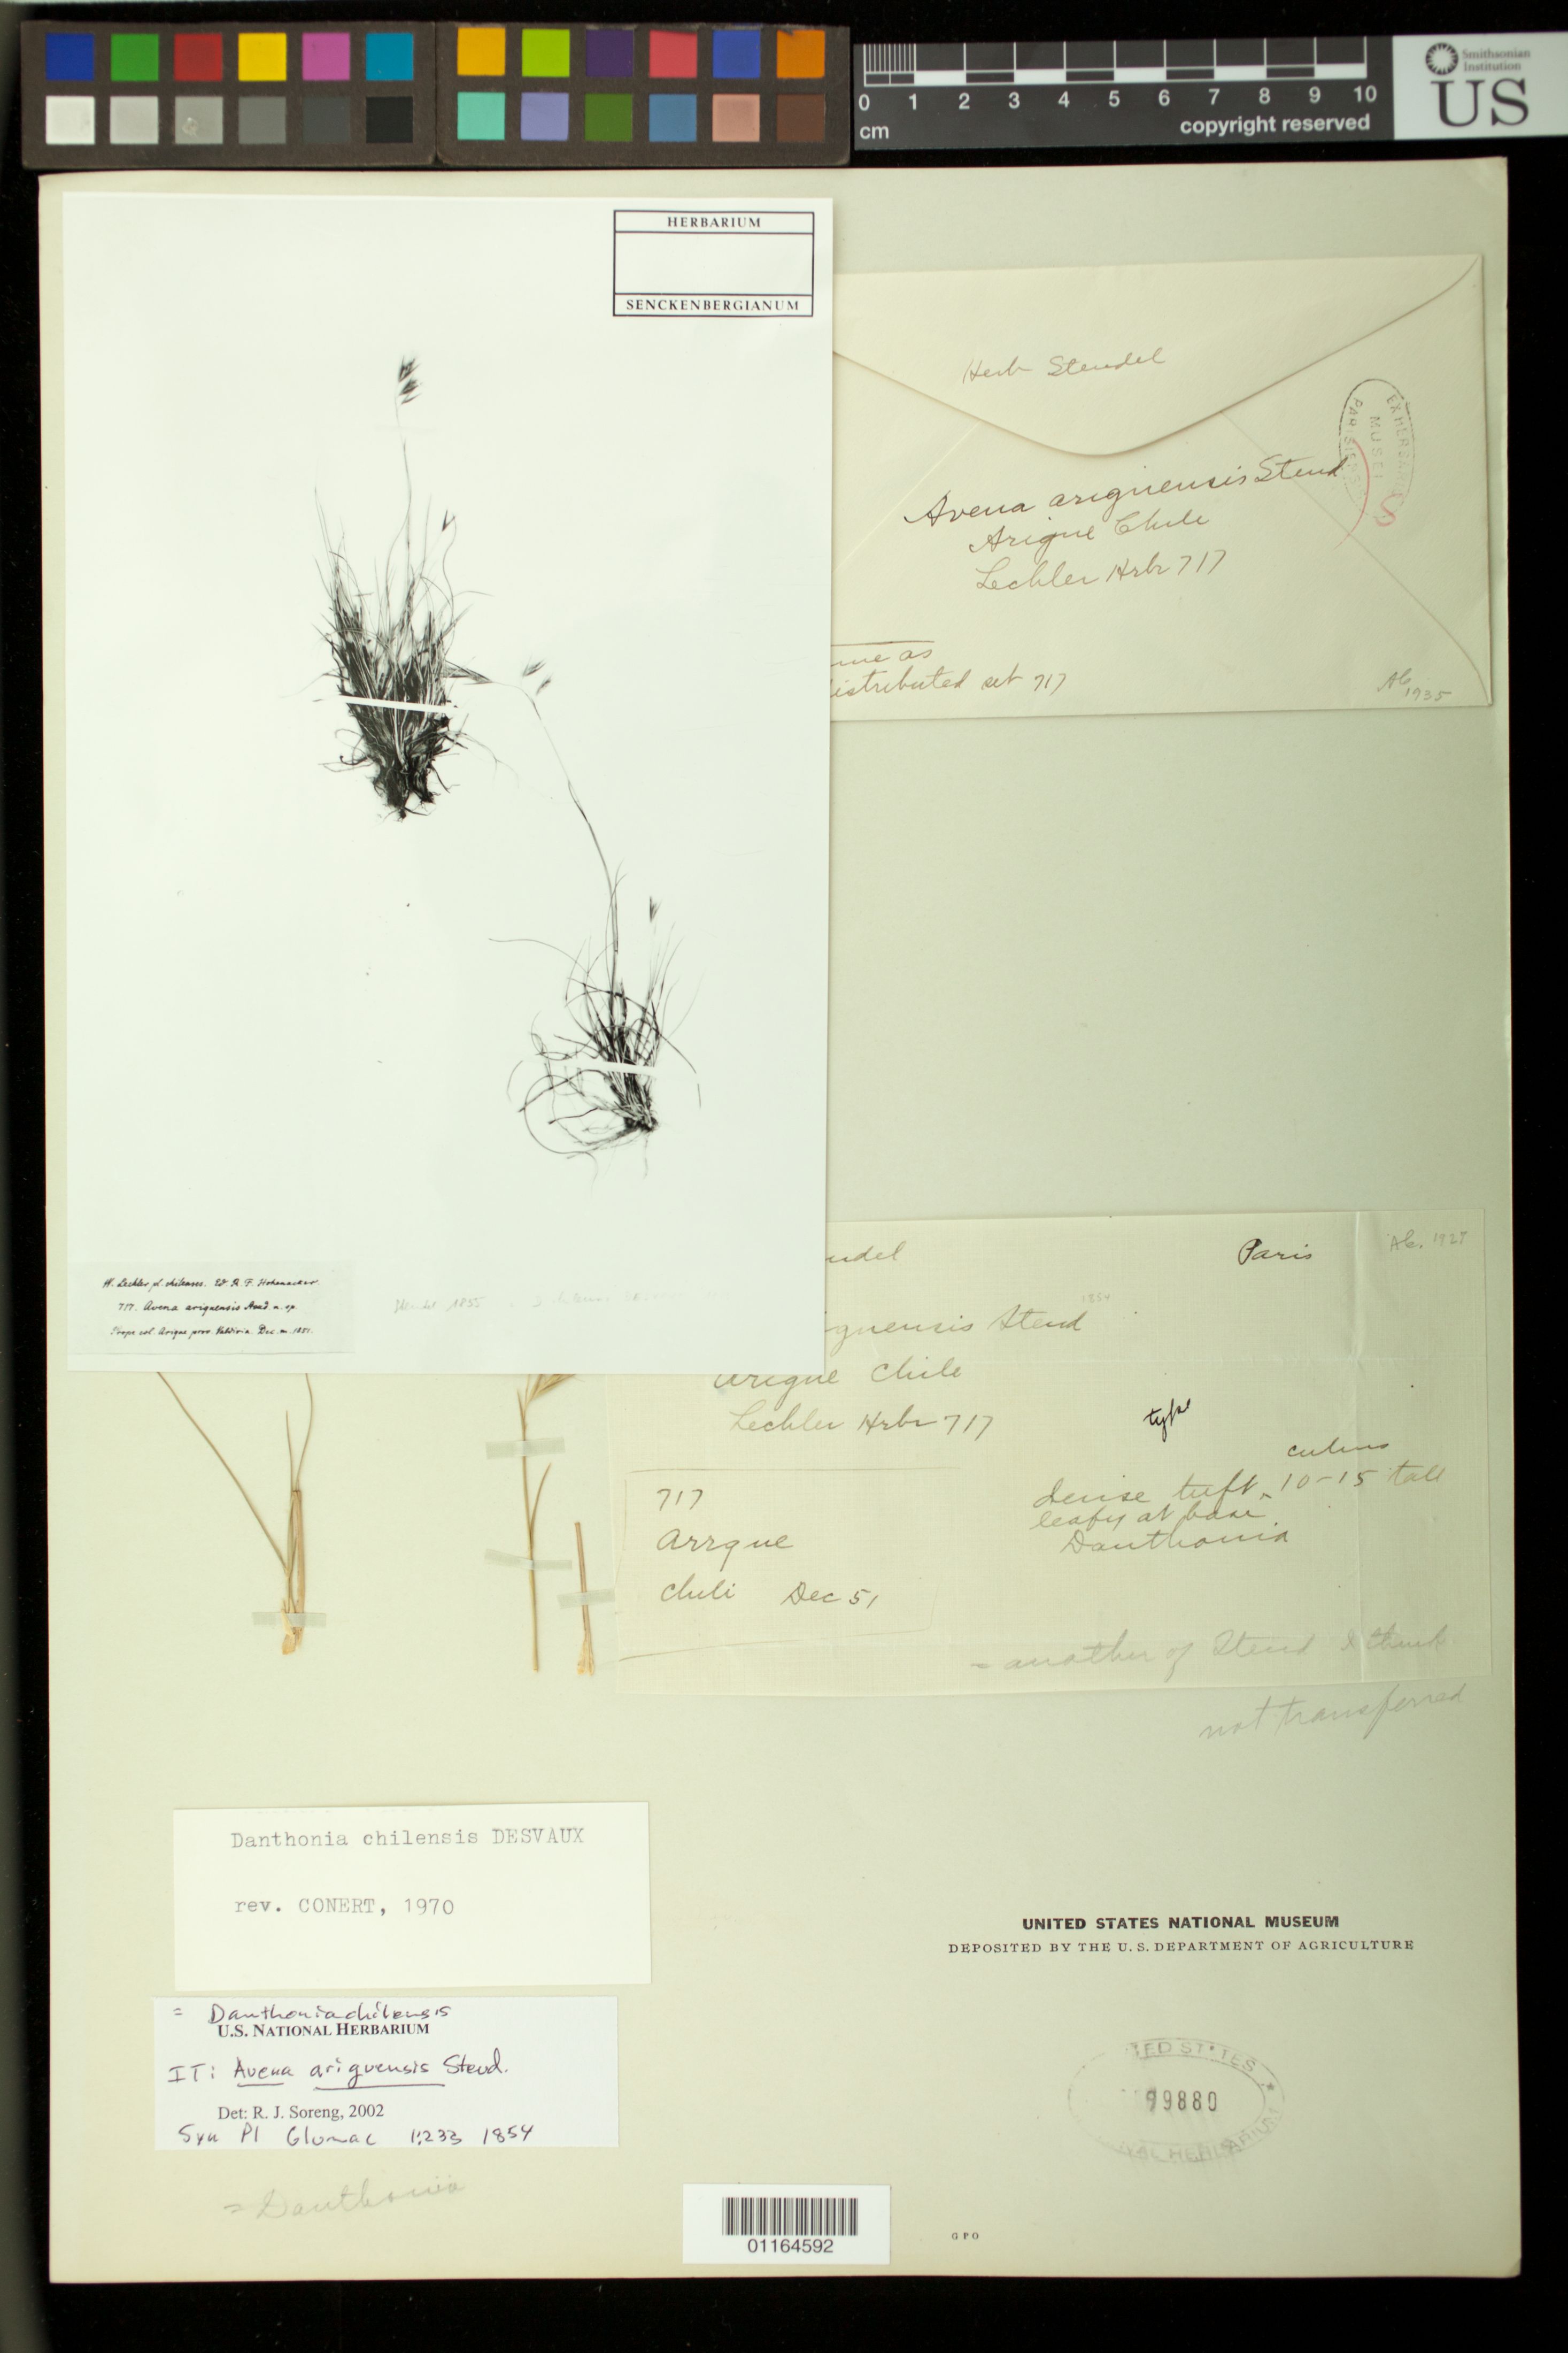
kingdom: Plantae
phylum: Tracheophyta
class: Liliopsida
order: Poales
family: Poaceae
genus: Avena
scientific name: Avena ariguensis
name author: Steud.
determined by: Soreng, Robert J., Research Associate (BOT), Smithsonian Institution - National Museum of Natural History (UNITED STATES)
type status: Type Collection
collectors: W. Lechler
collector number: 717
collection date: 1851-12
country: Chile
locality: Arique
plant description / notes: Photograph and fragmentary material of type specimen (s?) ex herb. Steudel (P)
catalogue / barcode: US 99880